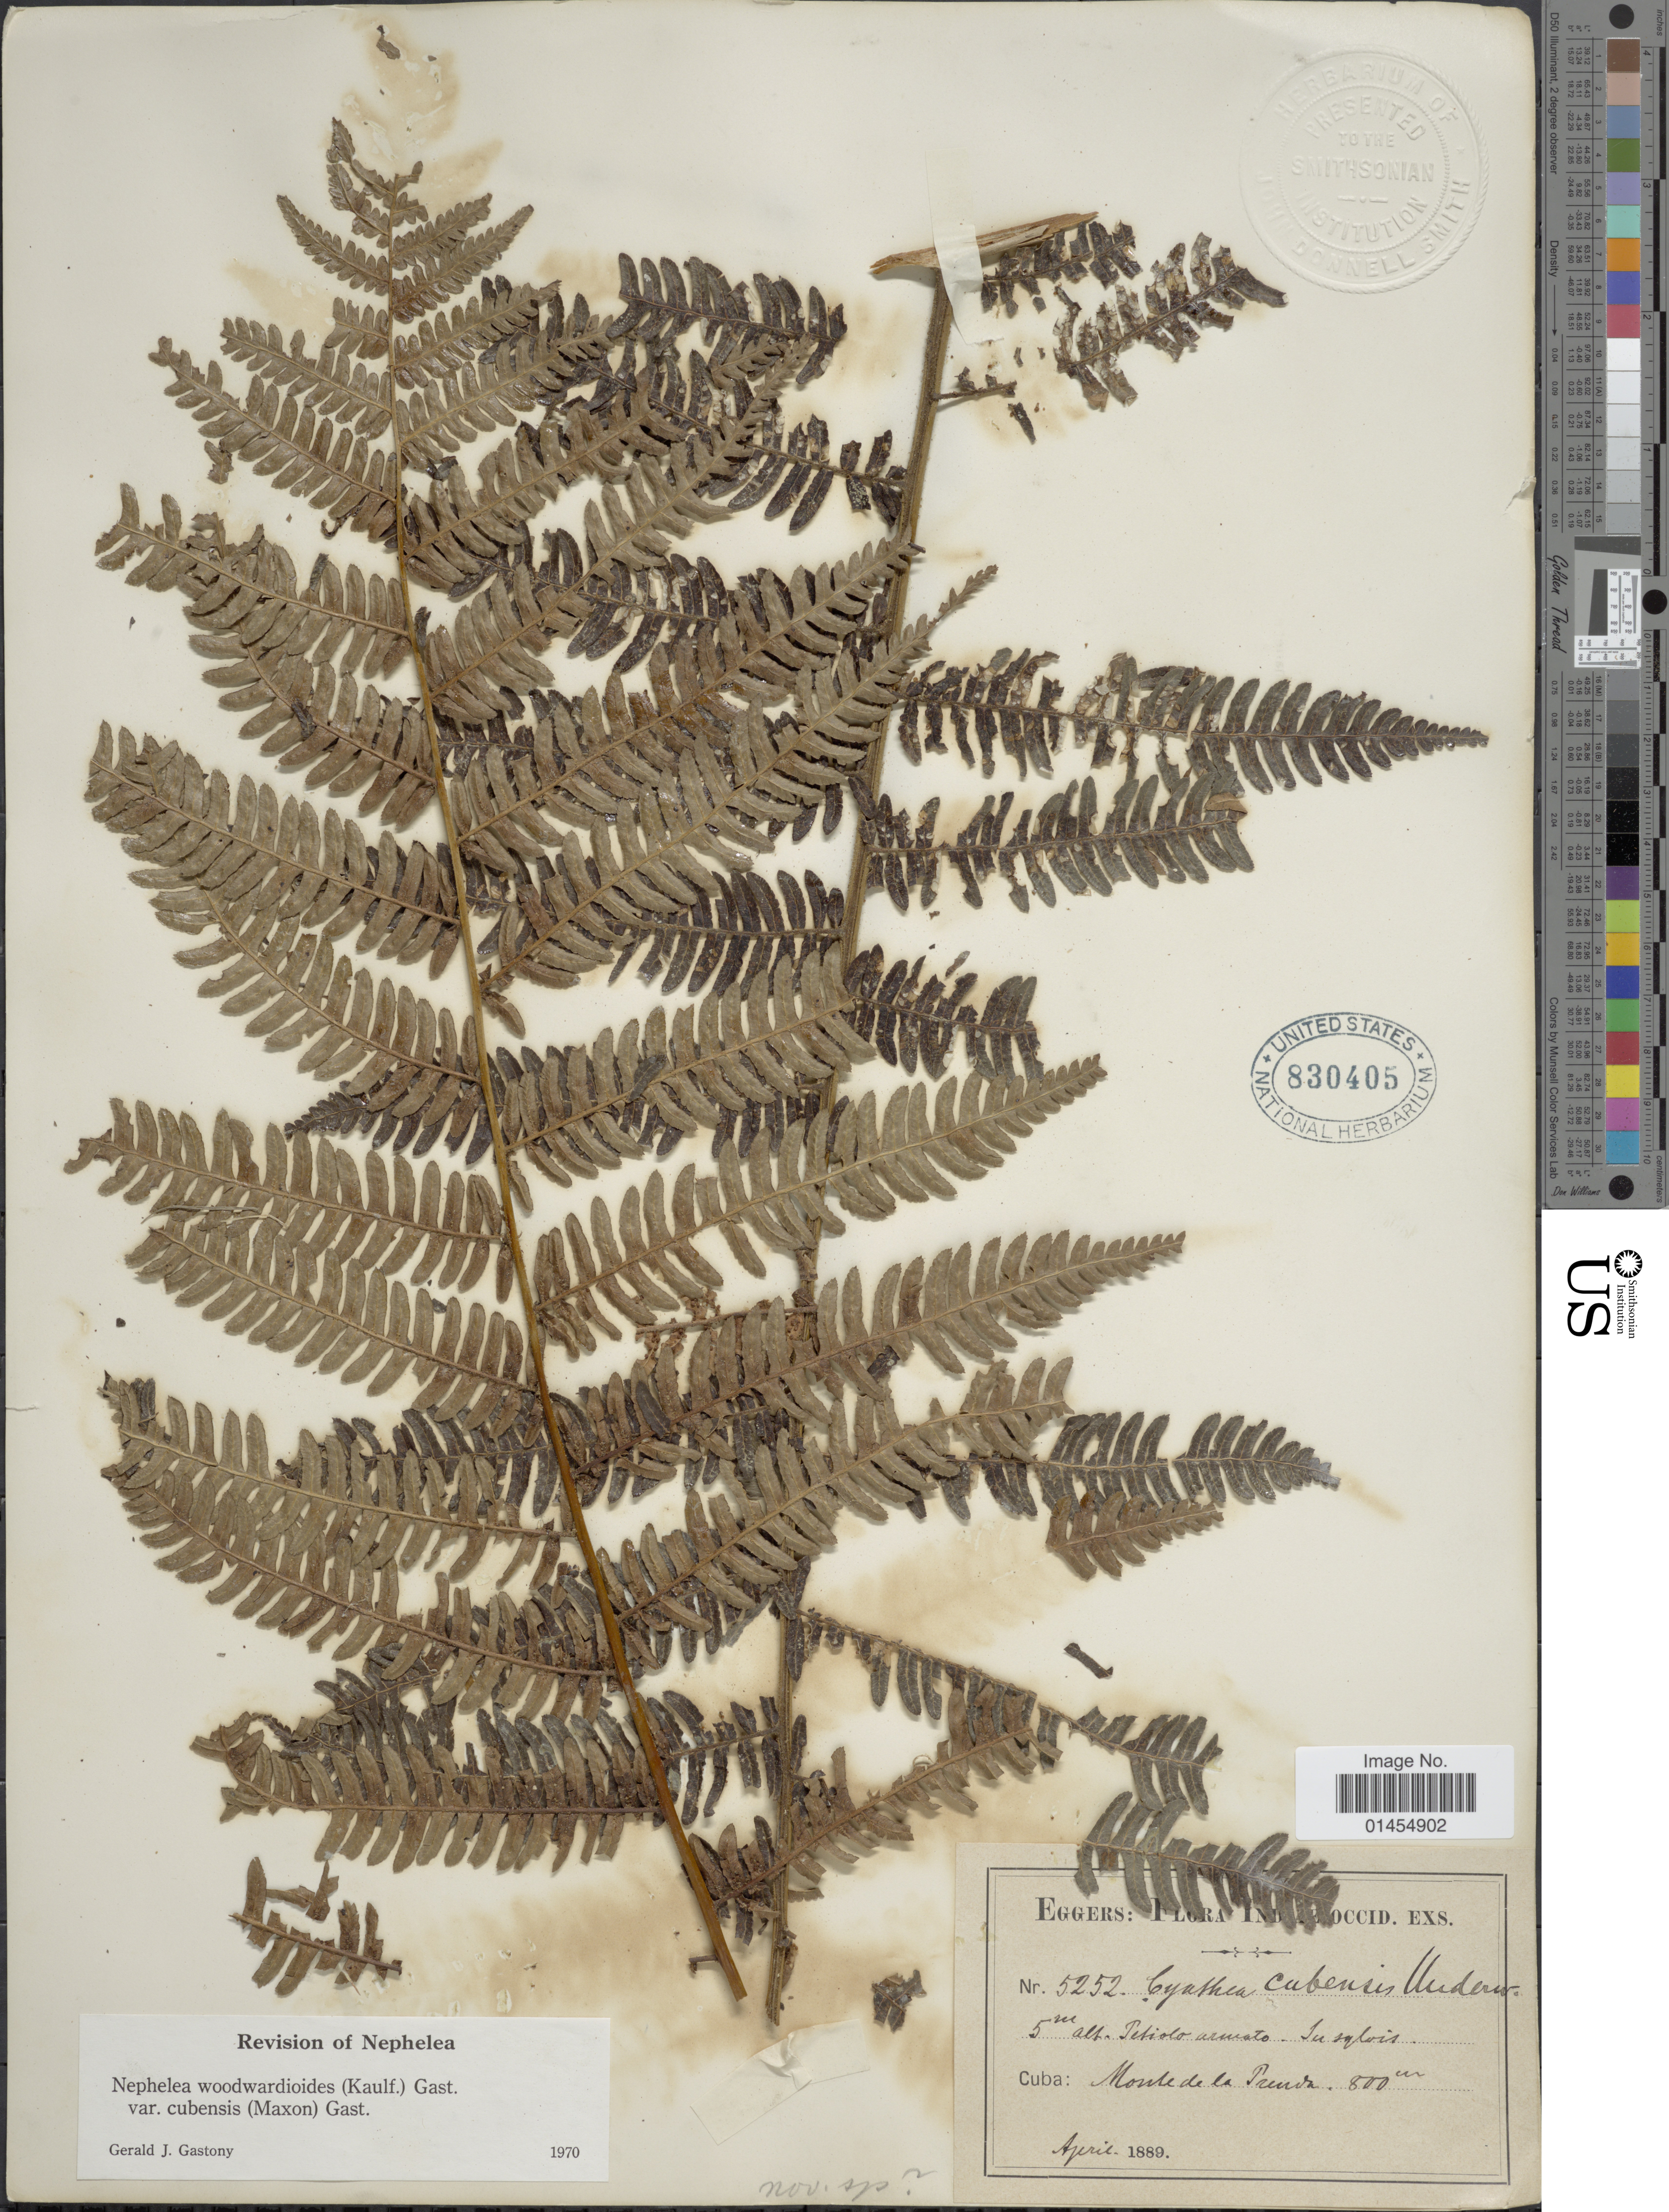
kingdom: Plantae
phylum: Tracheophyta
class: Polypodiopsida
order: Cyatheales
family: Cyatheaceae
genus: Alsophila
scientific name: Alsophila woodwardioides var. cubensis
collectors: -. Eggers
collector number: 5252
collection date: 1889-04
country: Cuba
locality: Monte de la Prenda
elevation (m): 800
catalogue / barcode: US 830405